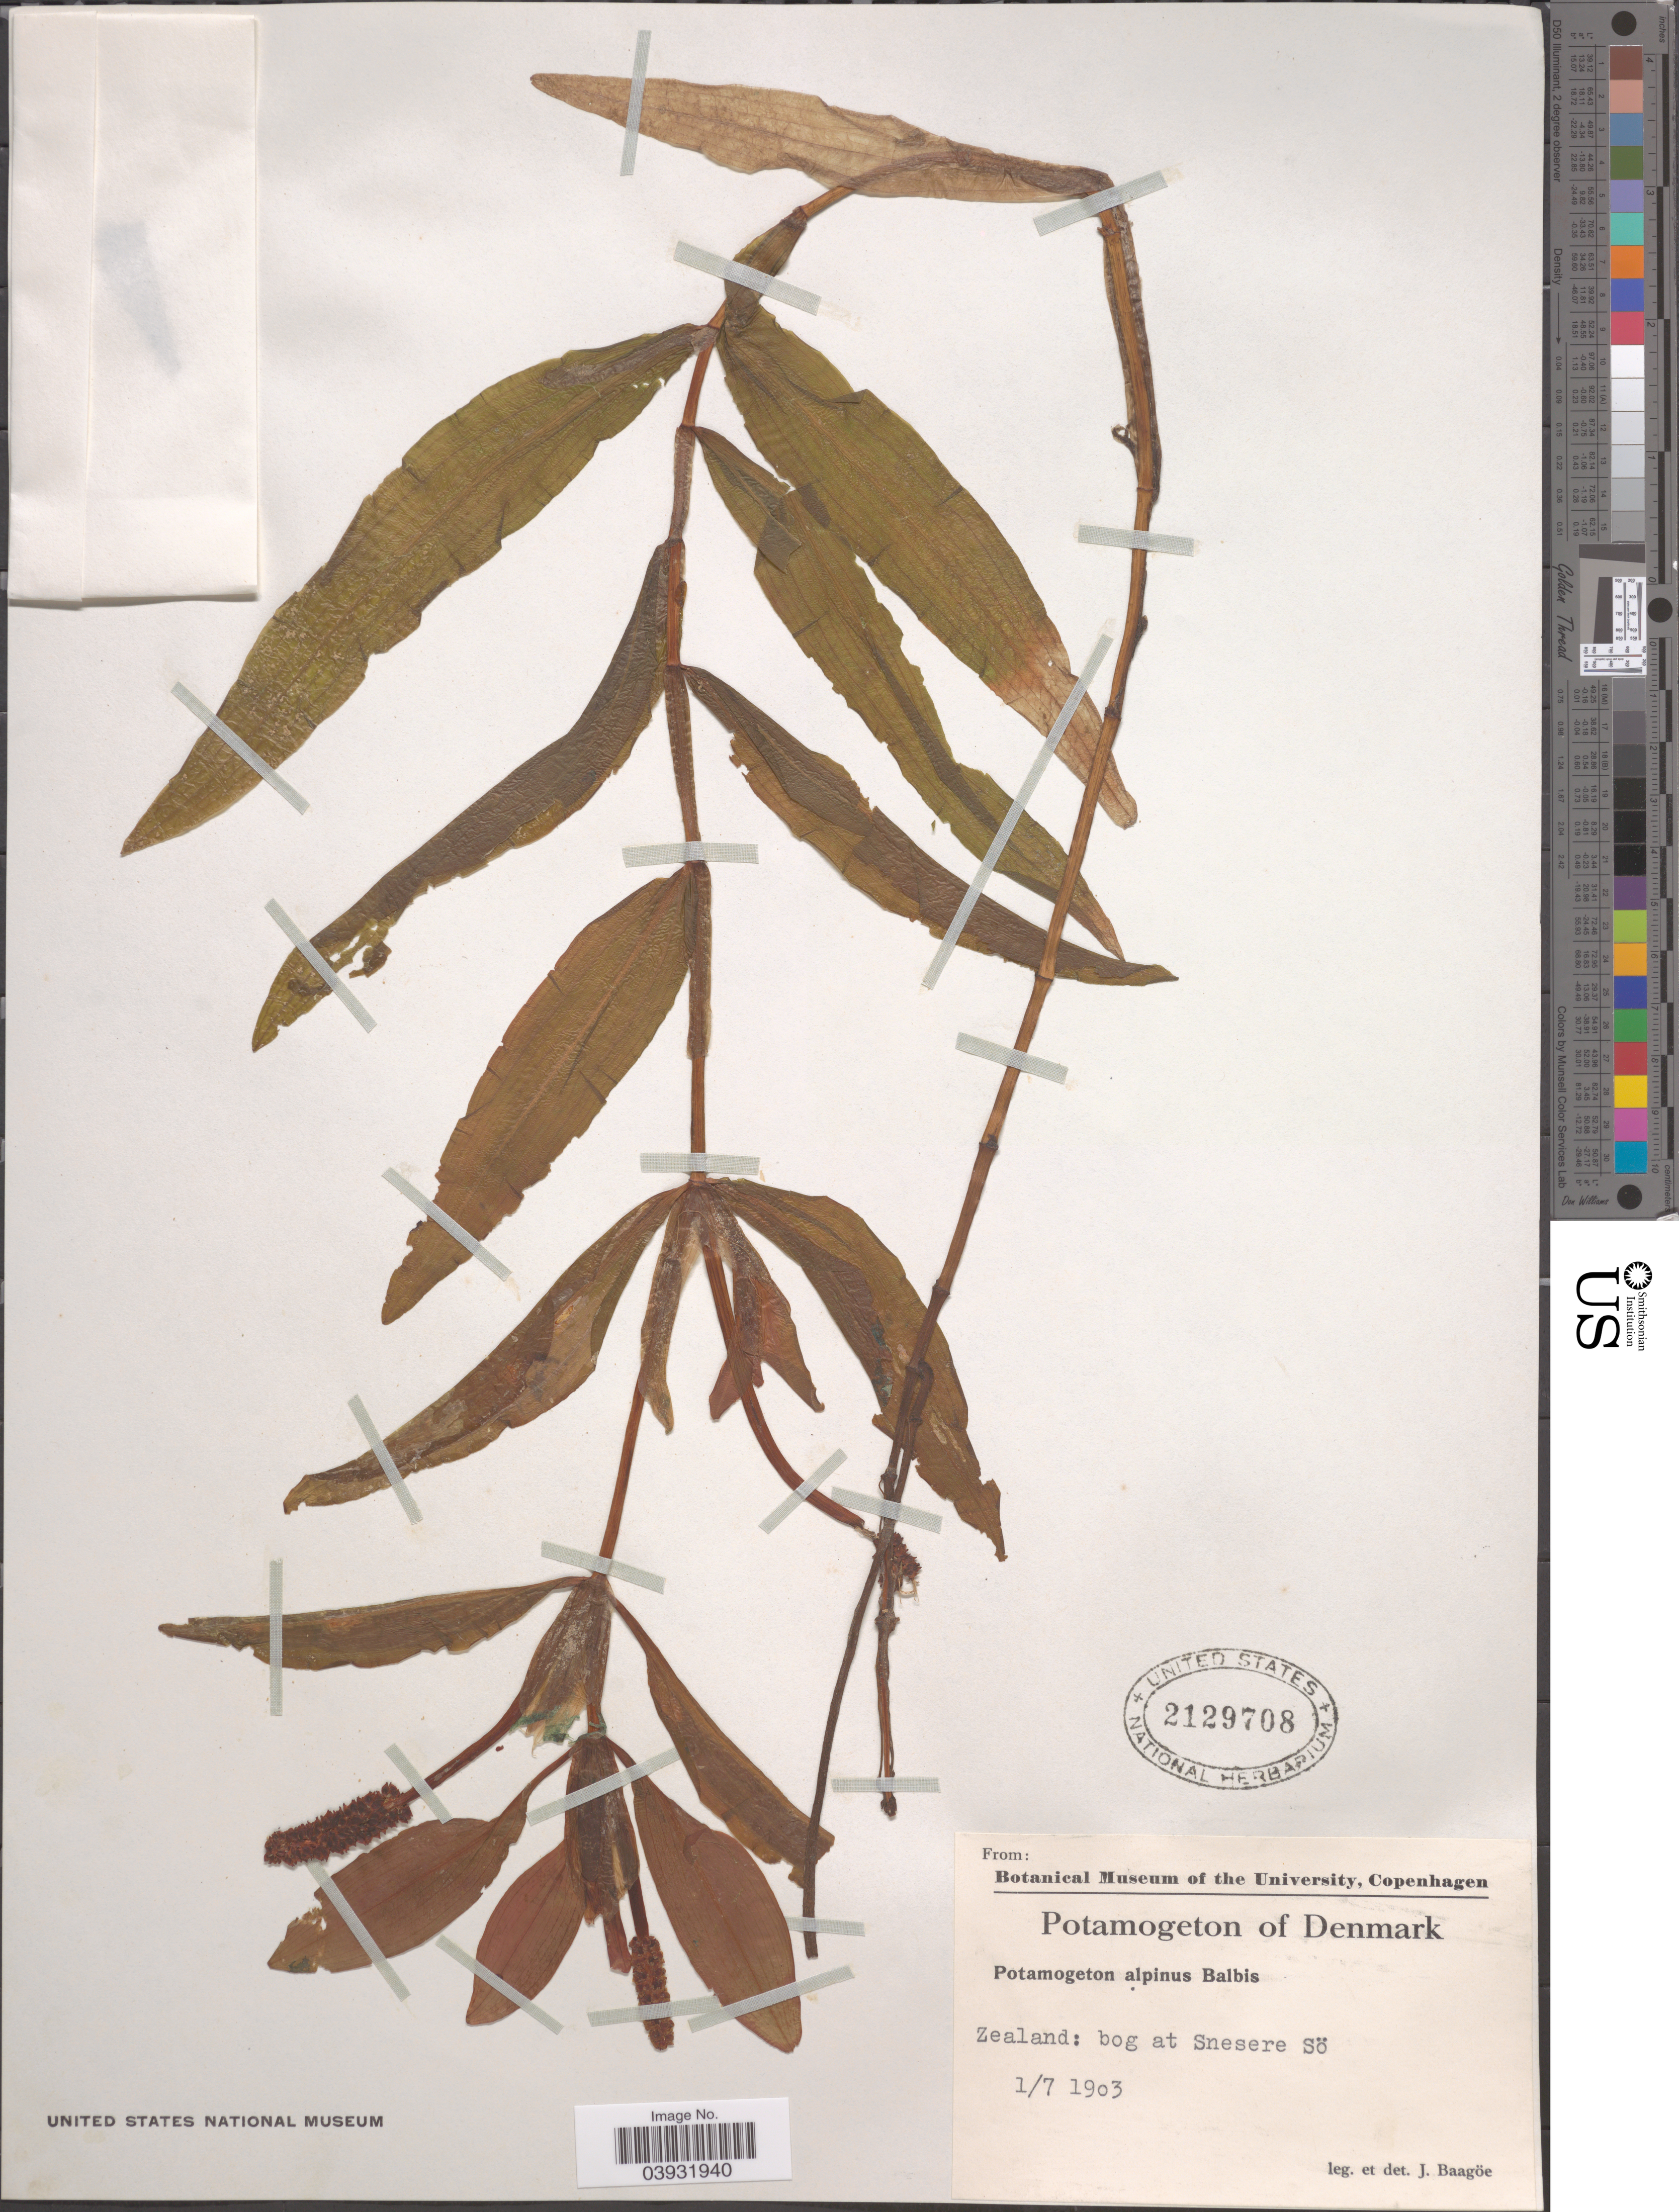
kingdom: Plantae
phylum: Tracheophyta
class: Liliopsida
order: Alismatales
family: Potamogetonaceae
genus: Potamogeton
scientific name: Potamogeton alpinus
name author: Balb.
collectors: J. Baagoe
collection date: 1903-07-01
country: Denmark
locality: Zealand: bog at Snesere Sö.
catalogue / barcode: US 2129708